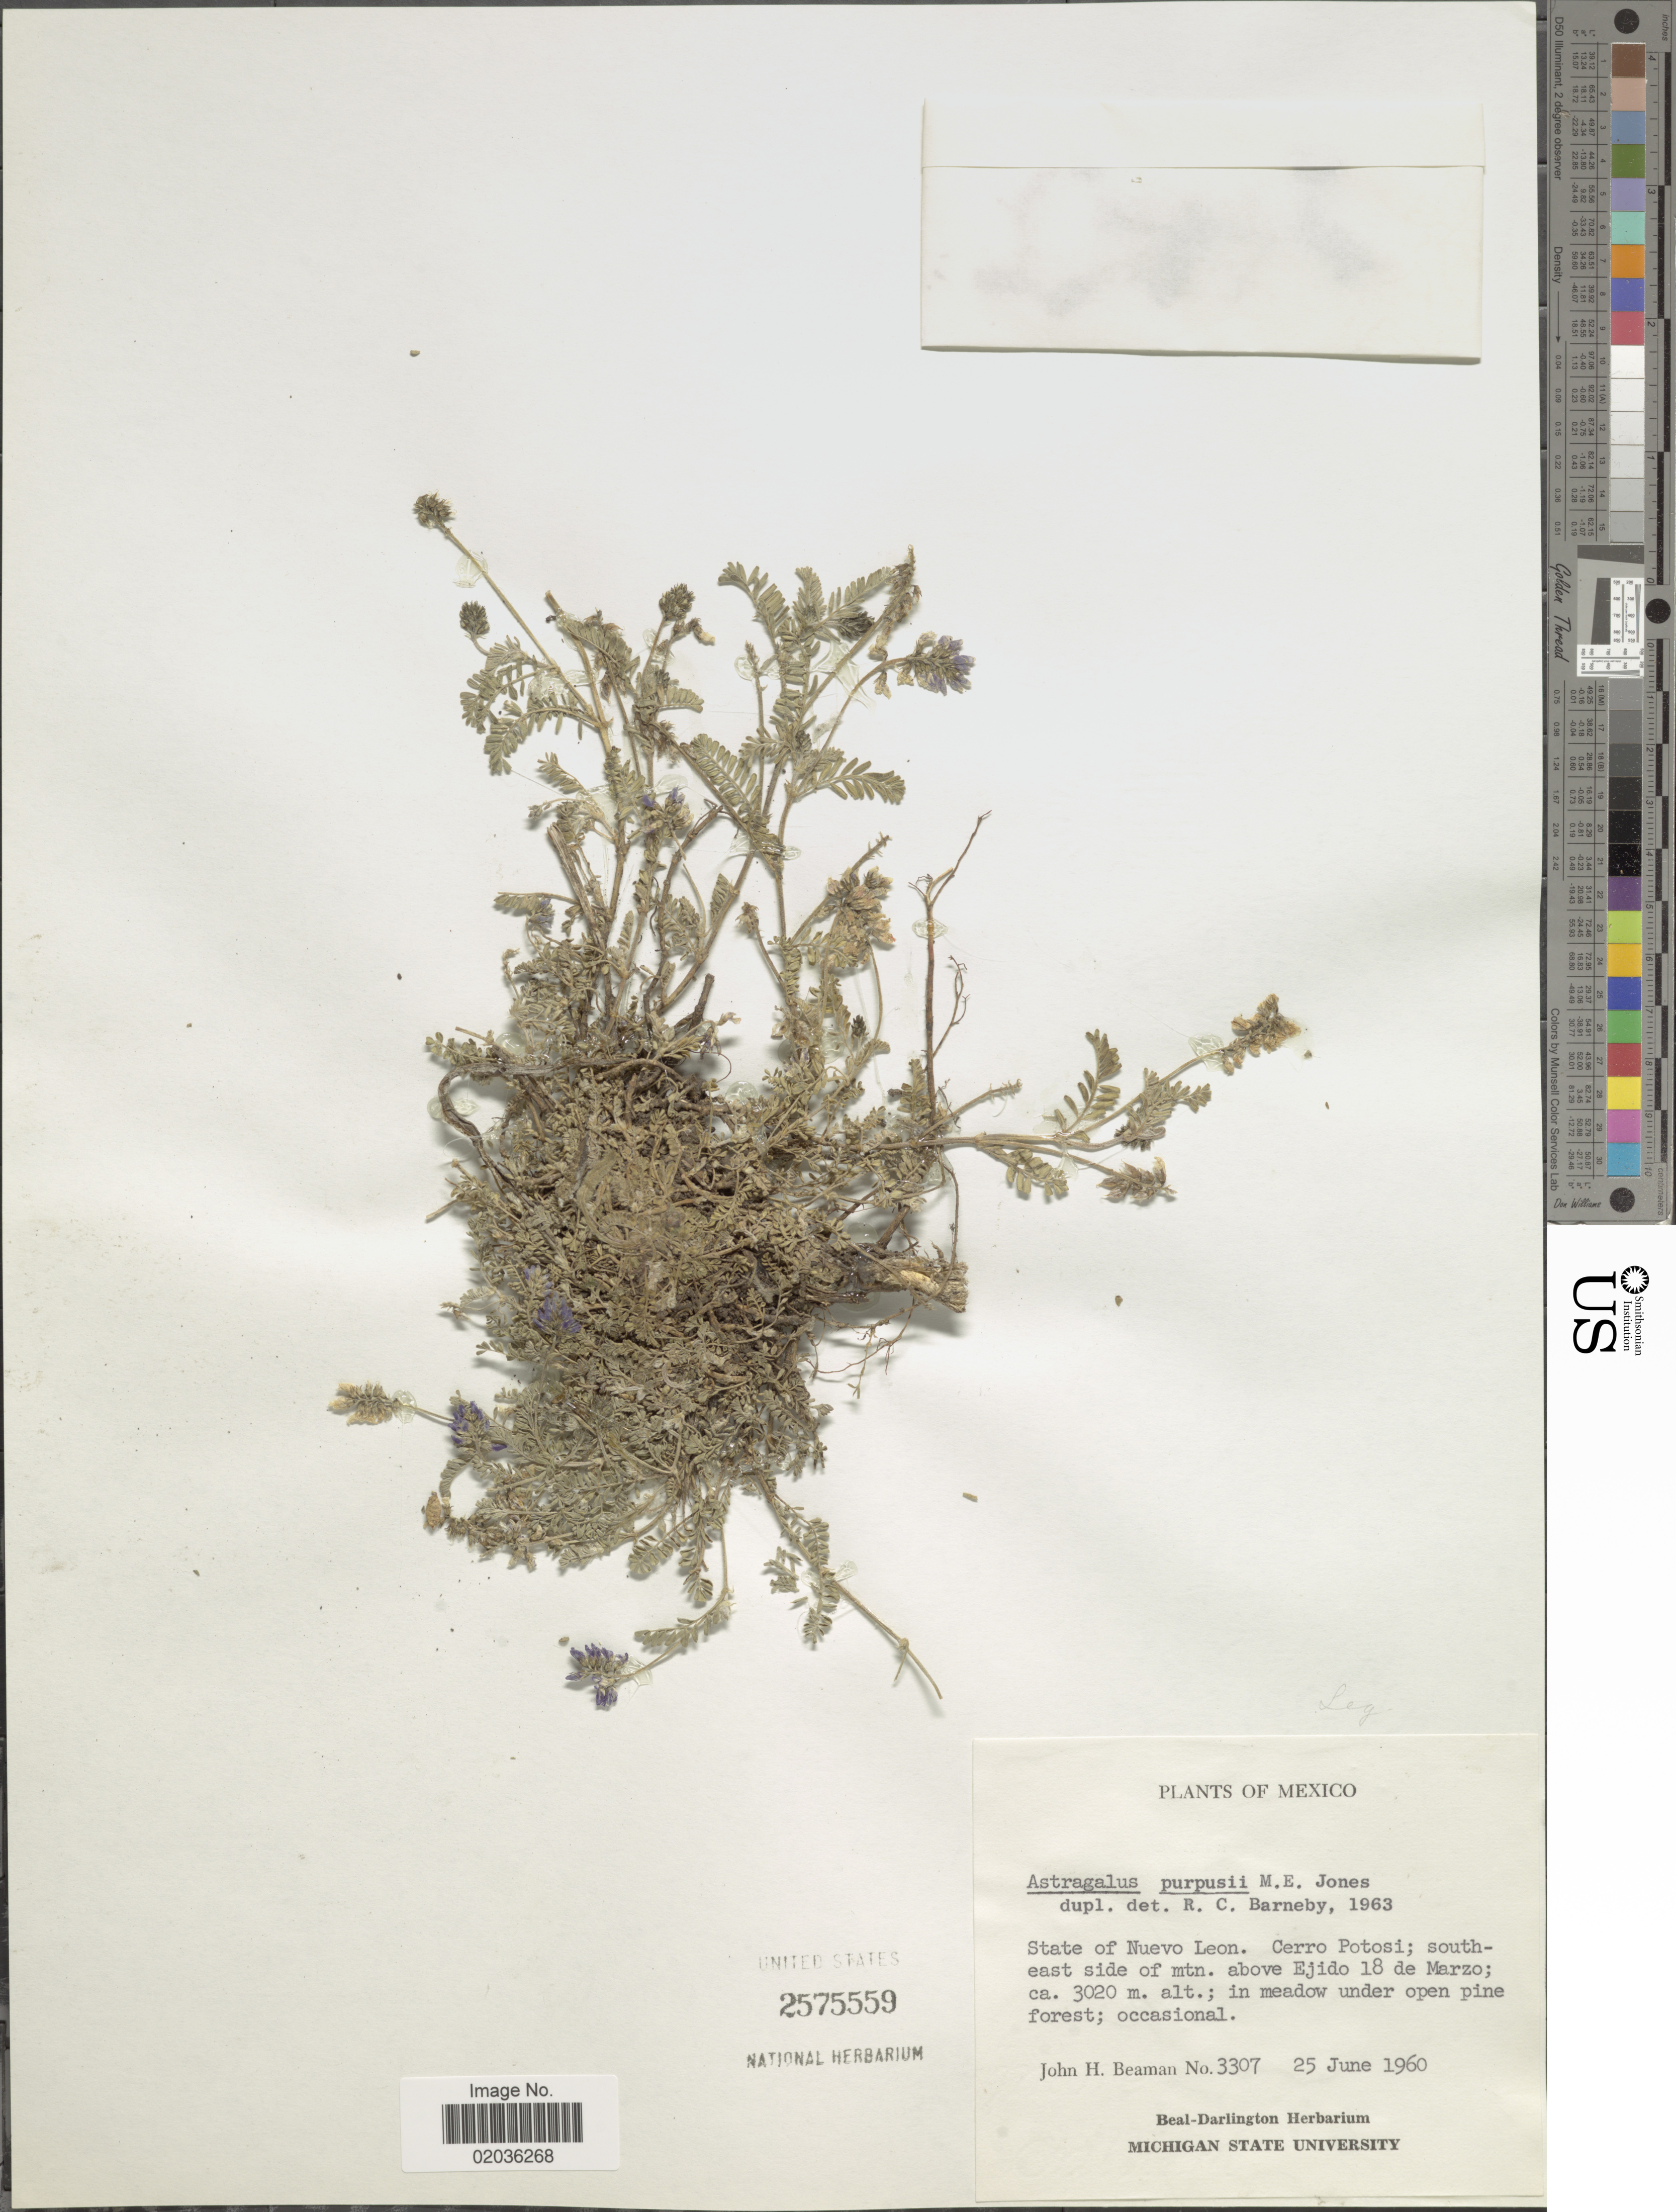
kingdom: Plantae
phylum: Tracheophyta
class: Magnoliopsida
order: Fabales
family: Fabaceae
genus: Astragalus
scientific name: Astragalus purpusii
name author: M.E. Jones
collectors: J. H. Beaman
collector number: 3307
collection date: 1960-06-25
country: Mexico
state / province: Nuevo León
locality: Cerro Potosi; south east side of mtn. above Ejido 18 de Marzo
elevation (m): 3020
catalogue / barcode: US 2575559